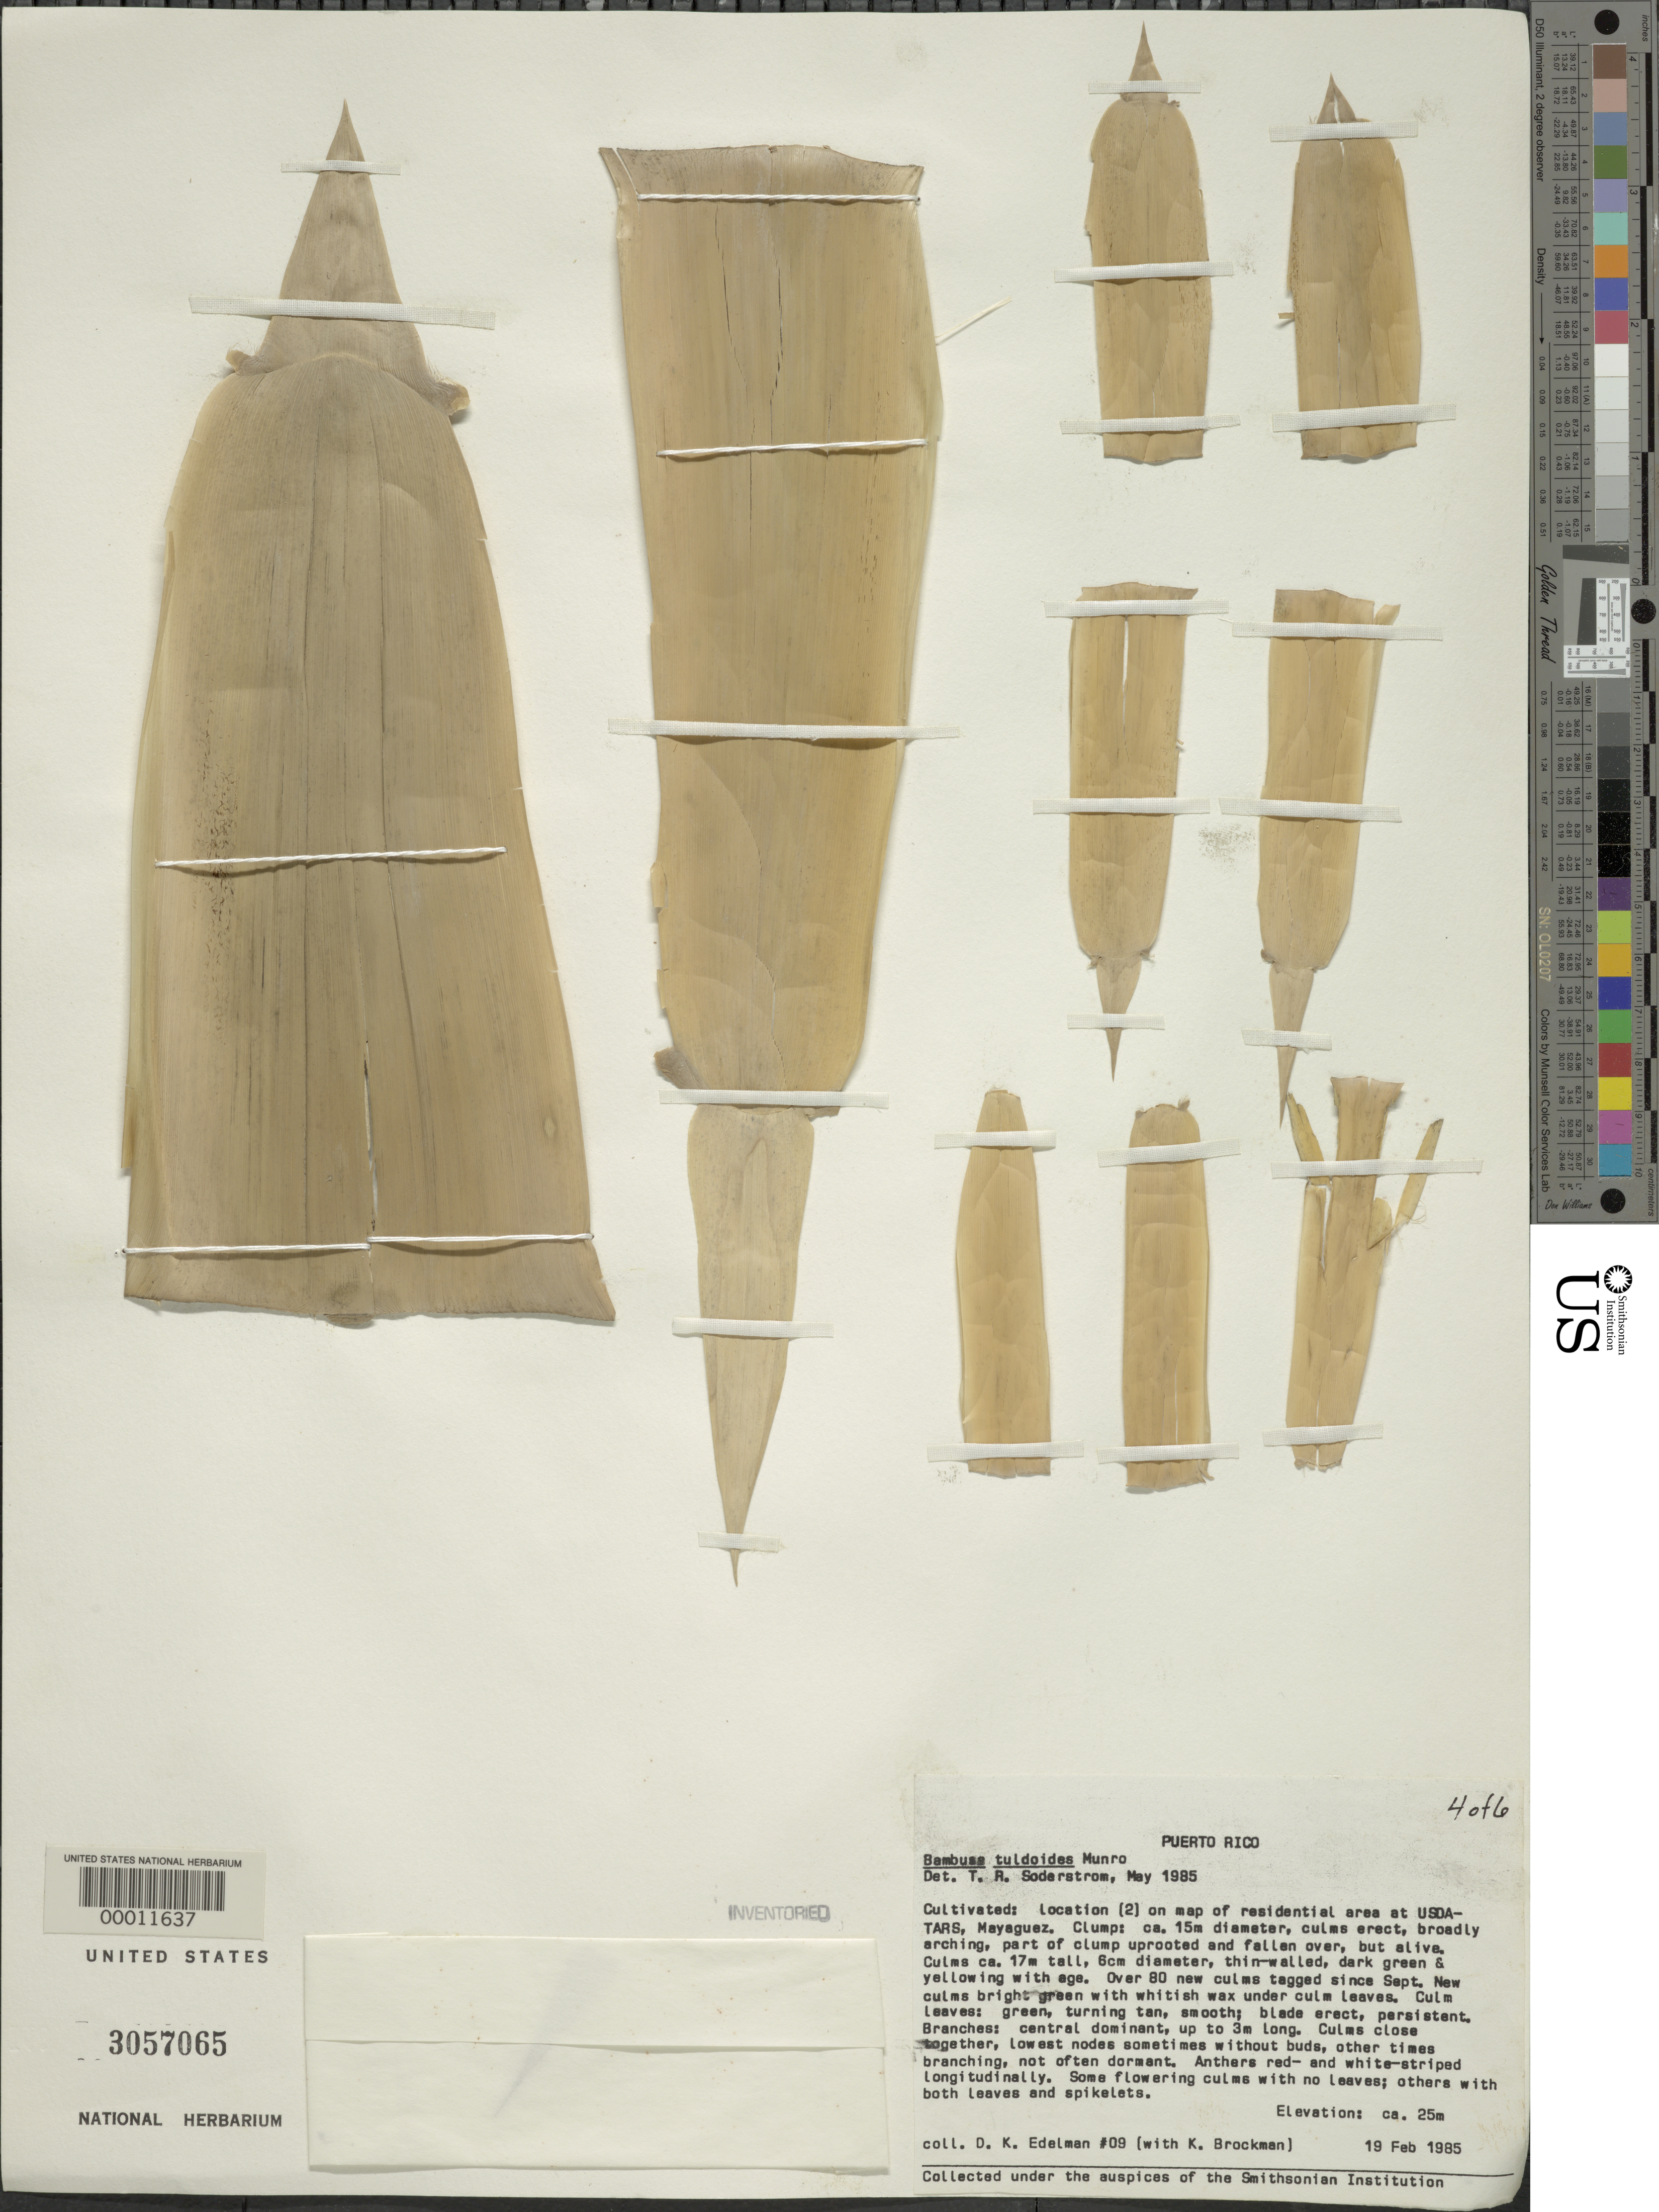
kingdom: Plantae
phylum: Tracheophyta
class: Liliopsida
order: Poales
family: Poaceae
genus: Bambusa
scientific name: Bambusa tuldoides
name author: Munro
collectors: D. Edelman & K. Brockman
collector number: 09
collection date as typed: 19 Feb 1985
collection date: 1985-02-19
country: Puerto Rico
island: Greater Antilles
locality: Mayaguez, usda-tars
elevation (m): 25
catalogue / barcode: US 3057065